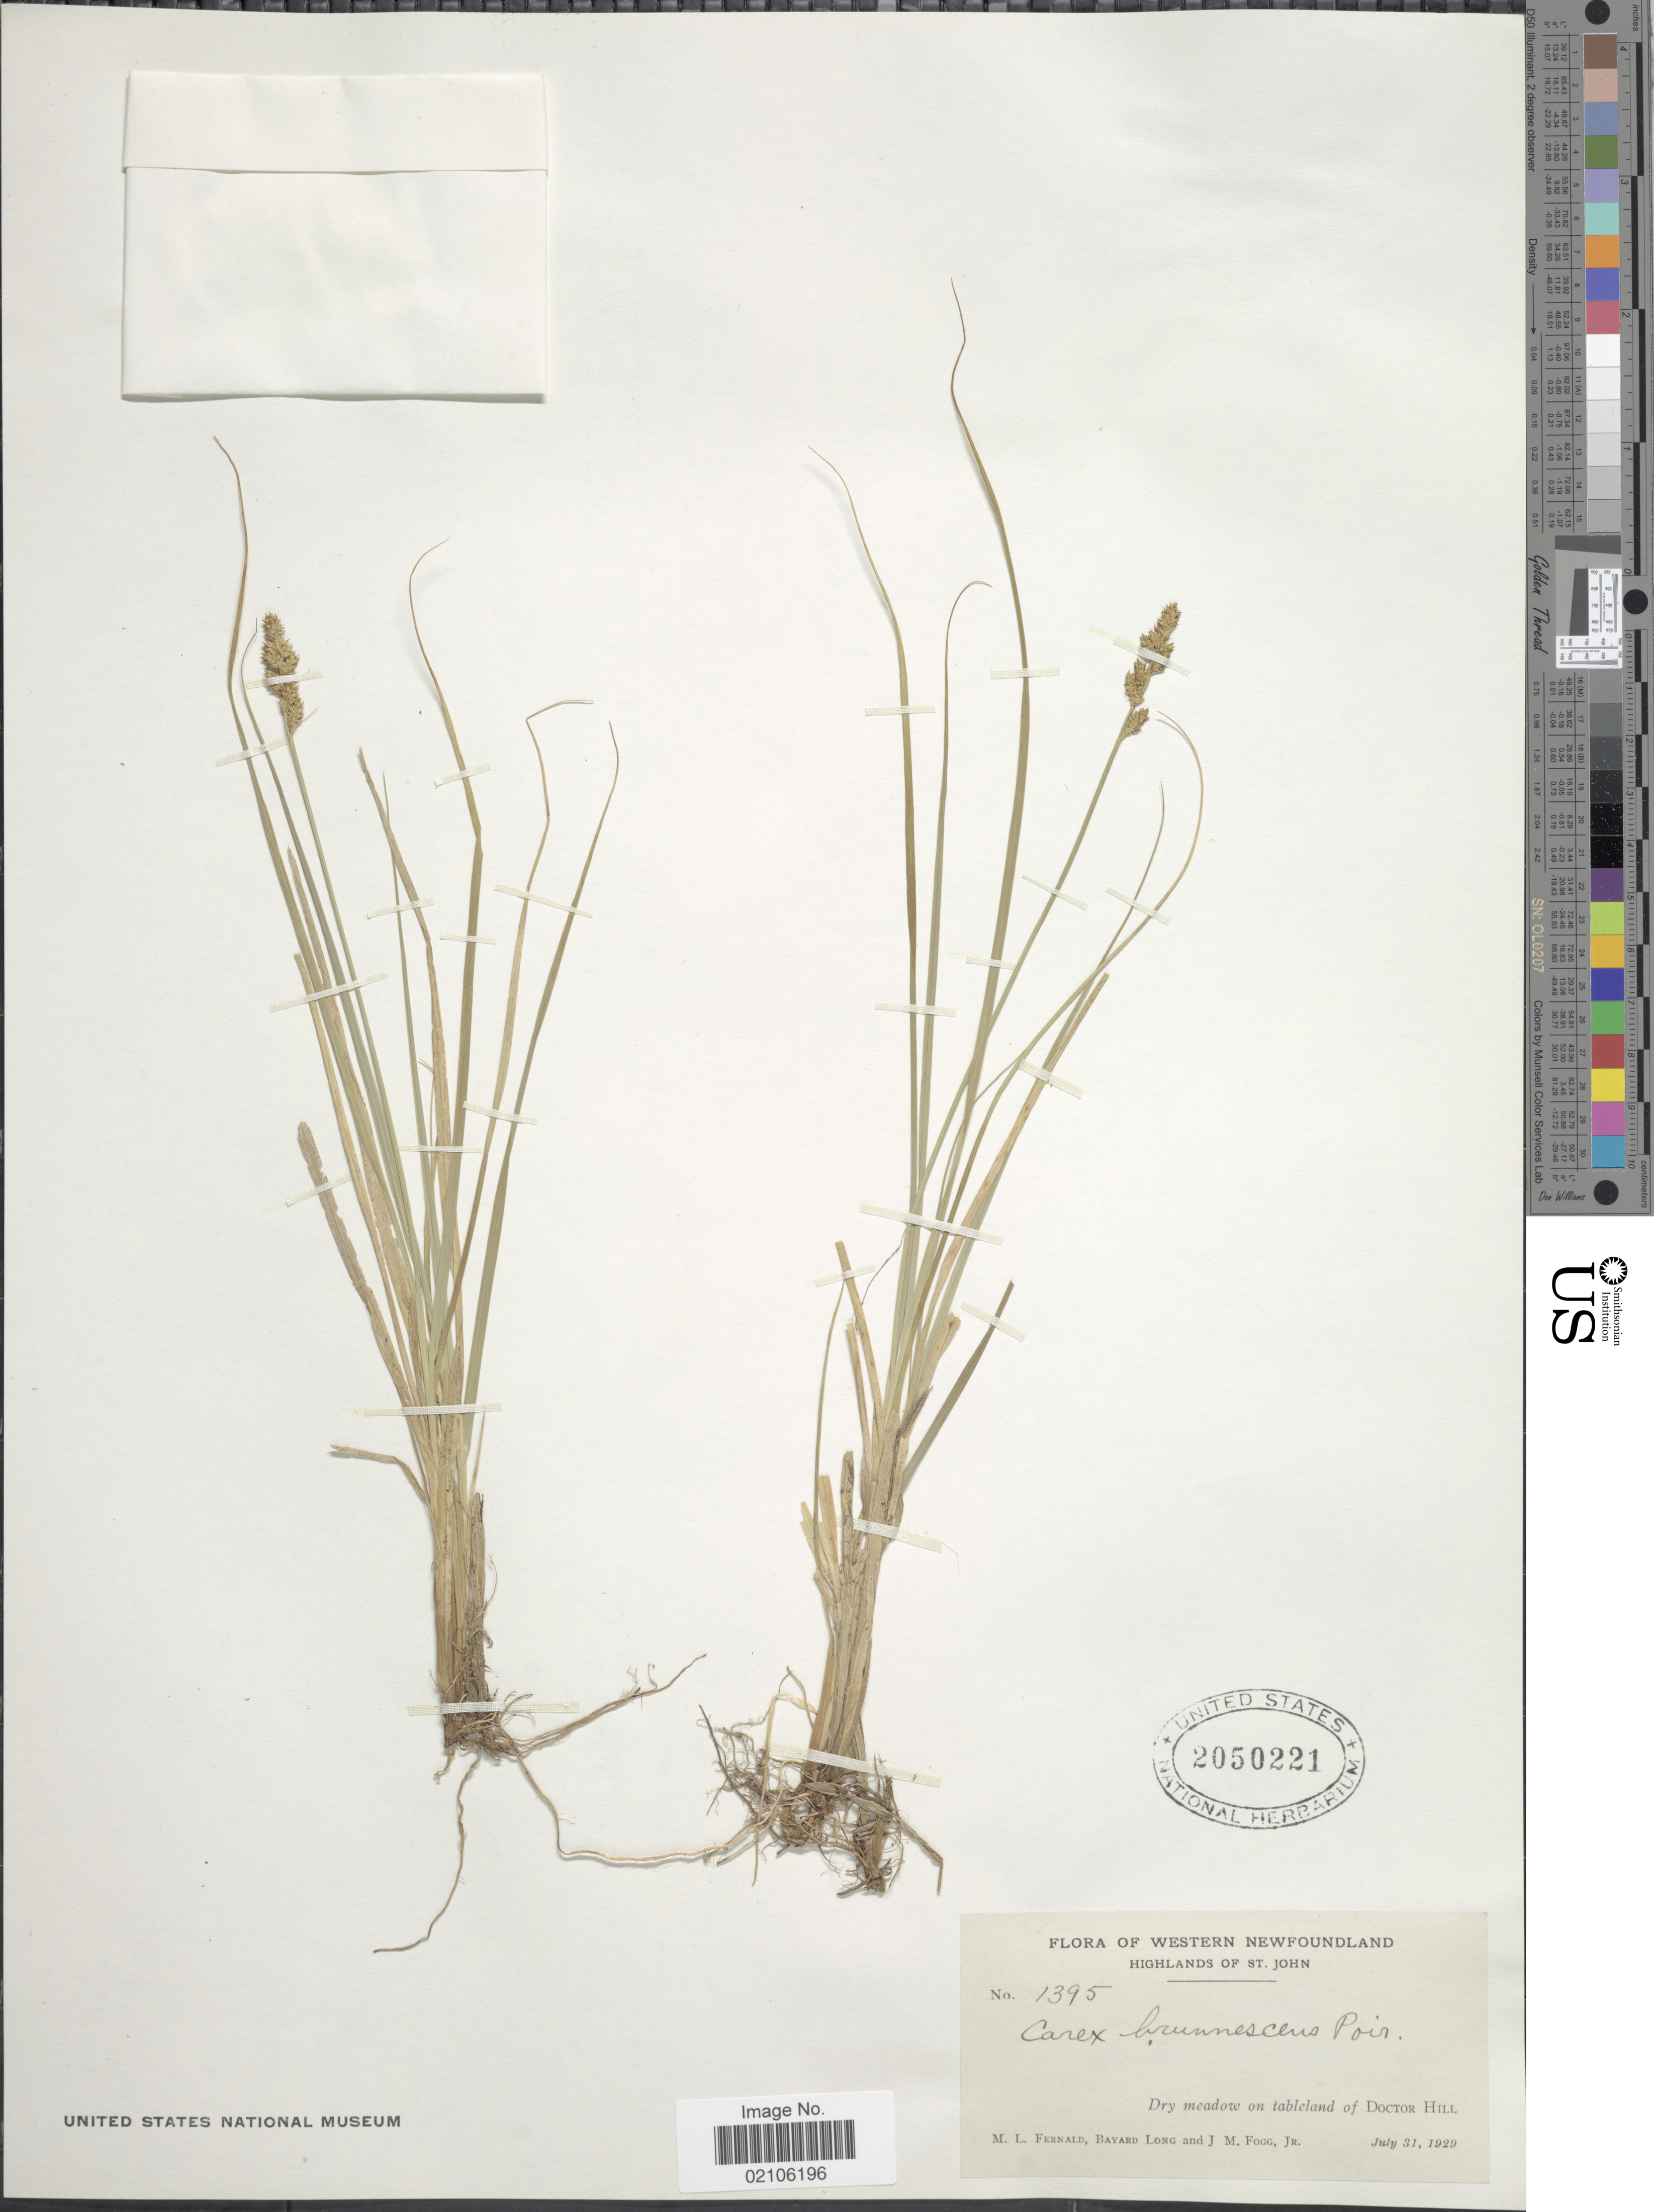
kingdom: Plantae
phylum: Tracheophyta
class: Liliopsida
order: Poales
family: Cyperaceae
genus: Carex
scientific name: Carex brunnescens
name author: (Pers.) Poir.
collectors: M. L. Fernald, B. Long & J. Fogg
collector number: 1395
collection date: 1929-07-31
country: Canada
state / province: Newfoundland and Labrador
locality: Western Newfoundland, Highlands of St.John, dry meadow on tableland of Doctor Hill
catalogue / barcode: US 2050221